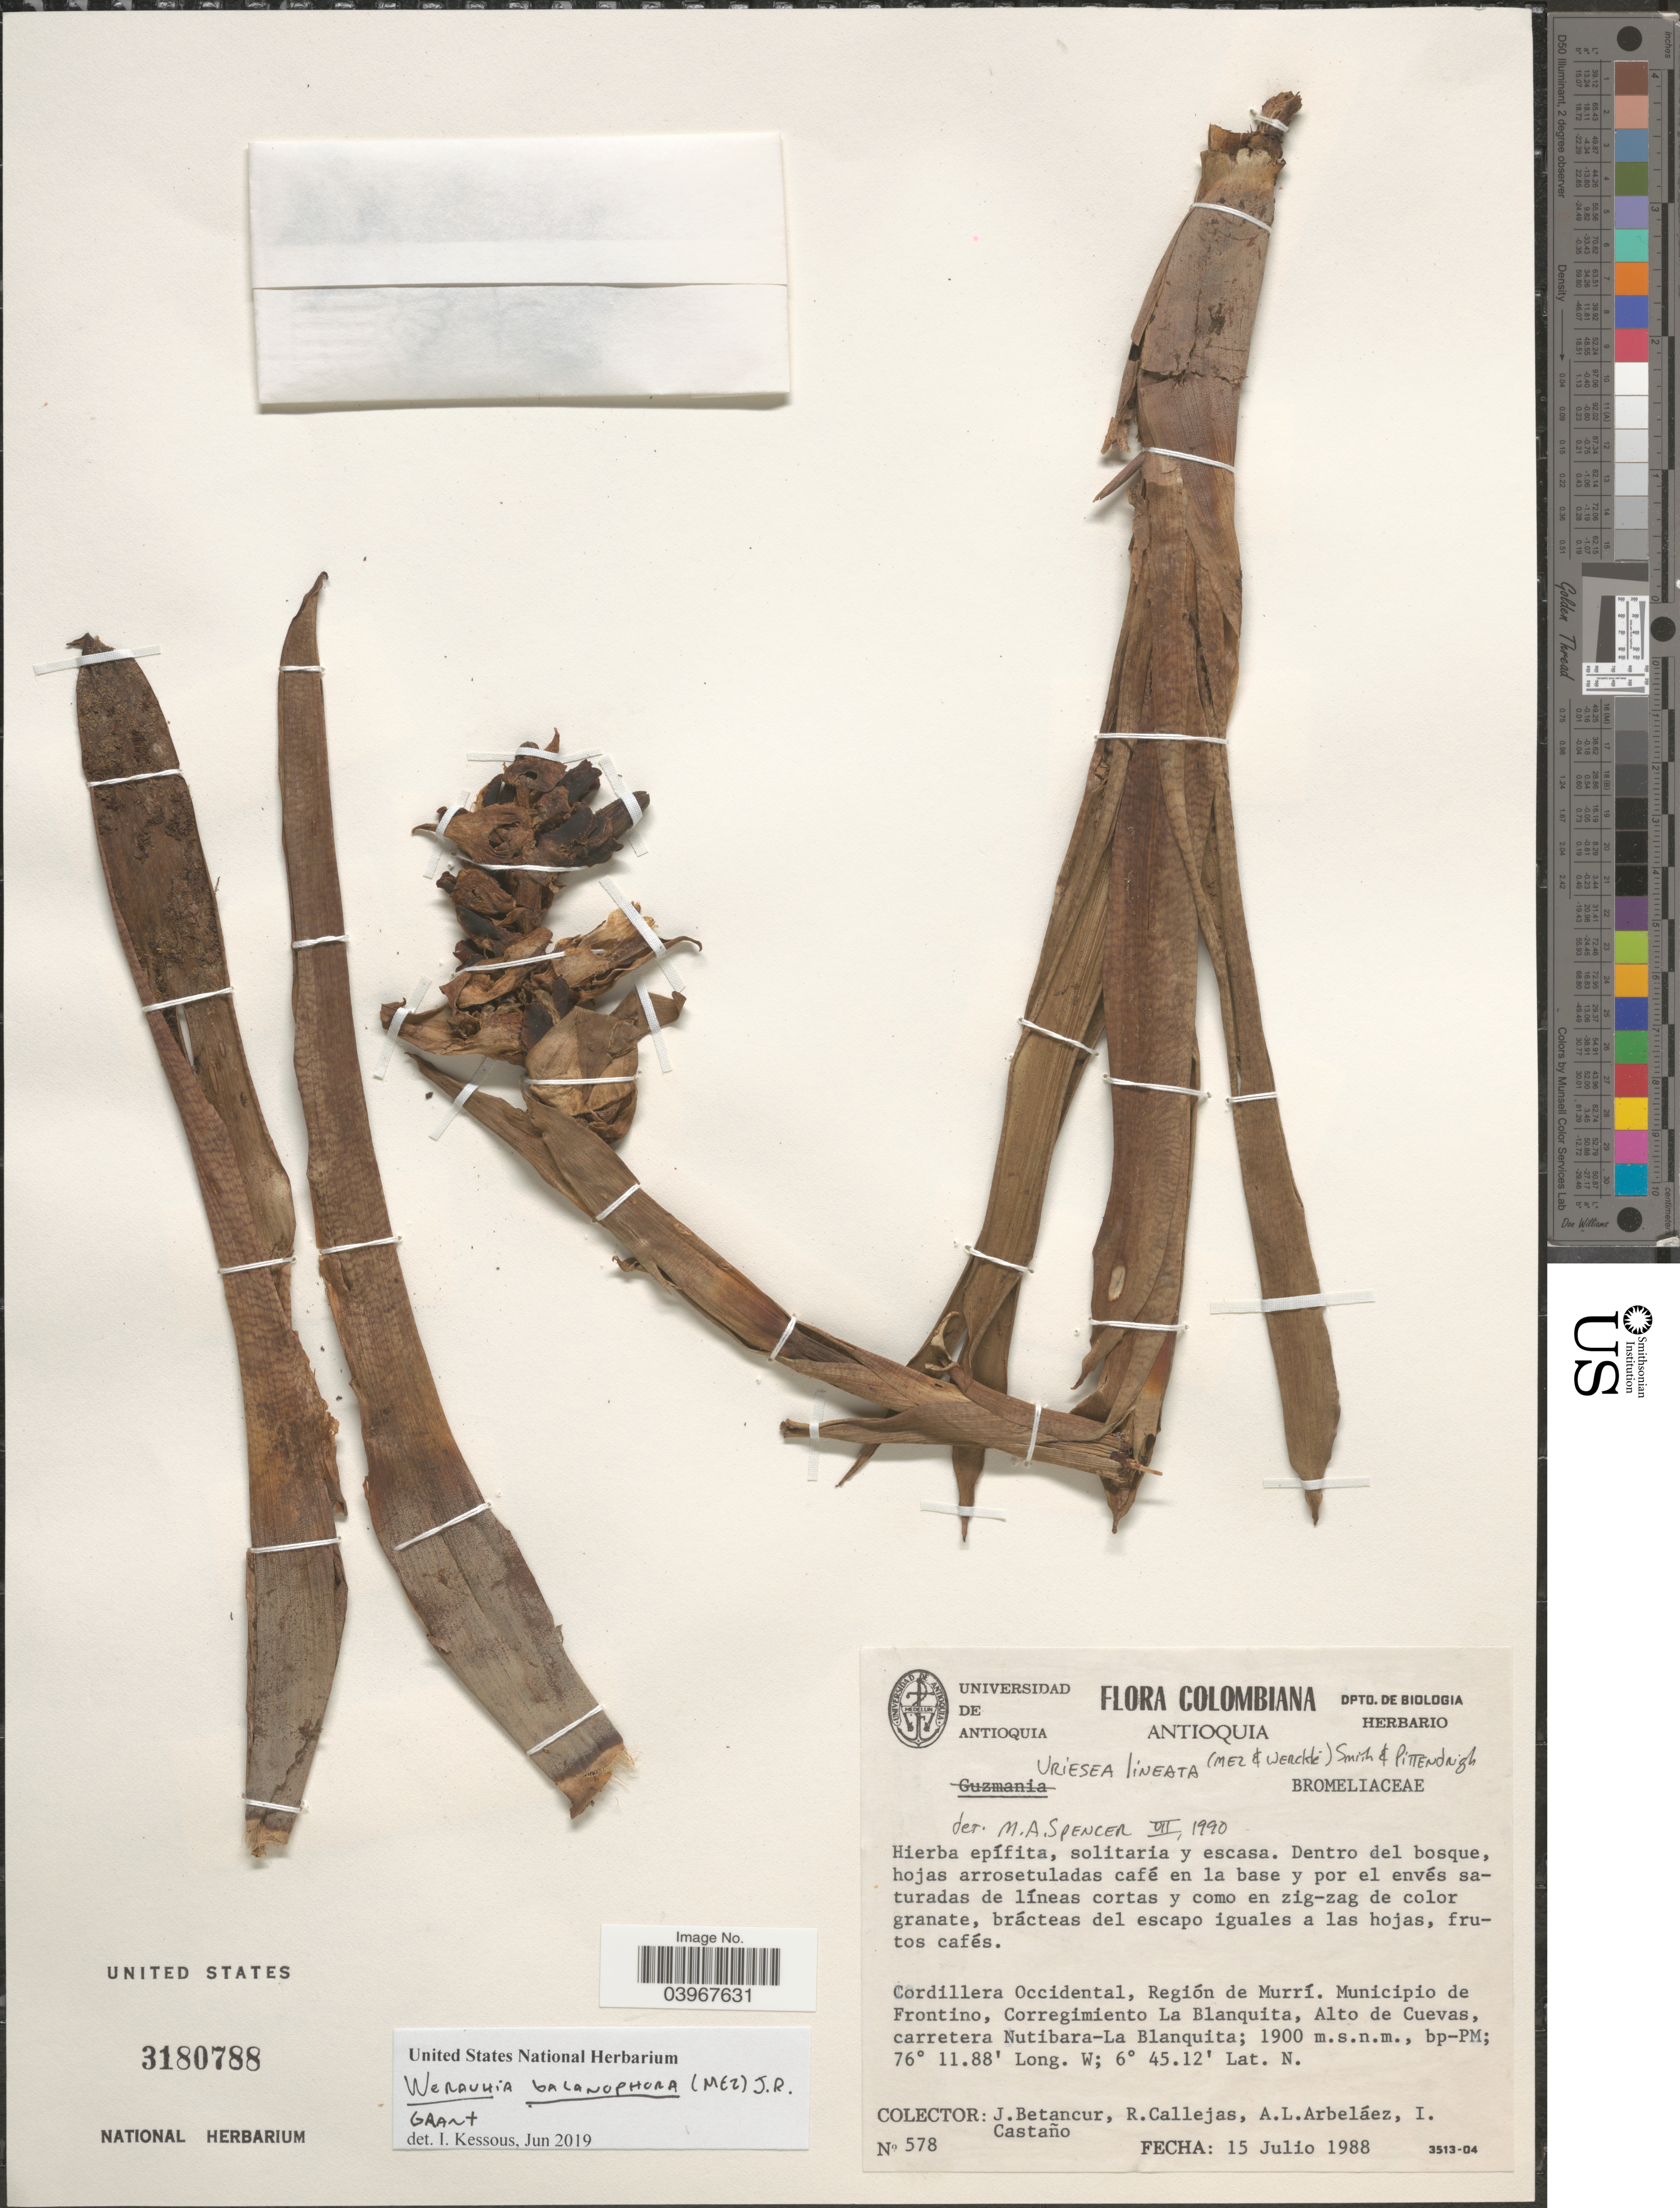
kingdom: Plantae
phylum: Tracheophyta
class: Liliopsida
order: Poales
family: Bromeliaceae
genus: Werauhia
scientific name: Werauhia balanophora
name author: (Mez) J.R. Grant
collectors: J. Betancur, R. Callejas, A. Arbeláez Alvarez & I. Castaño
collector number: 578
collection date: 1988-07-15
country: Colombia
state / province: Antioquia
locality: Cordillera Occidental, Región de Murrí. Municipio de Frontino, Corregimiento La Blanquita, Alto de Cuevas, carretera Nutibara-La Blanquita.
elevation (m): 1900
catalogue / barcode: US 3180788